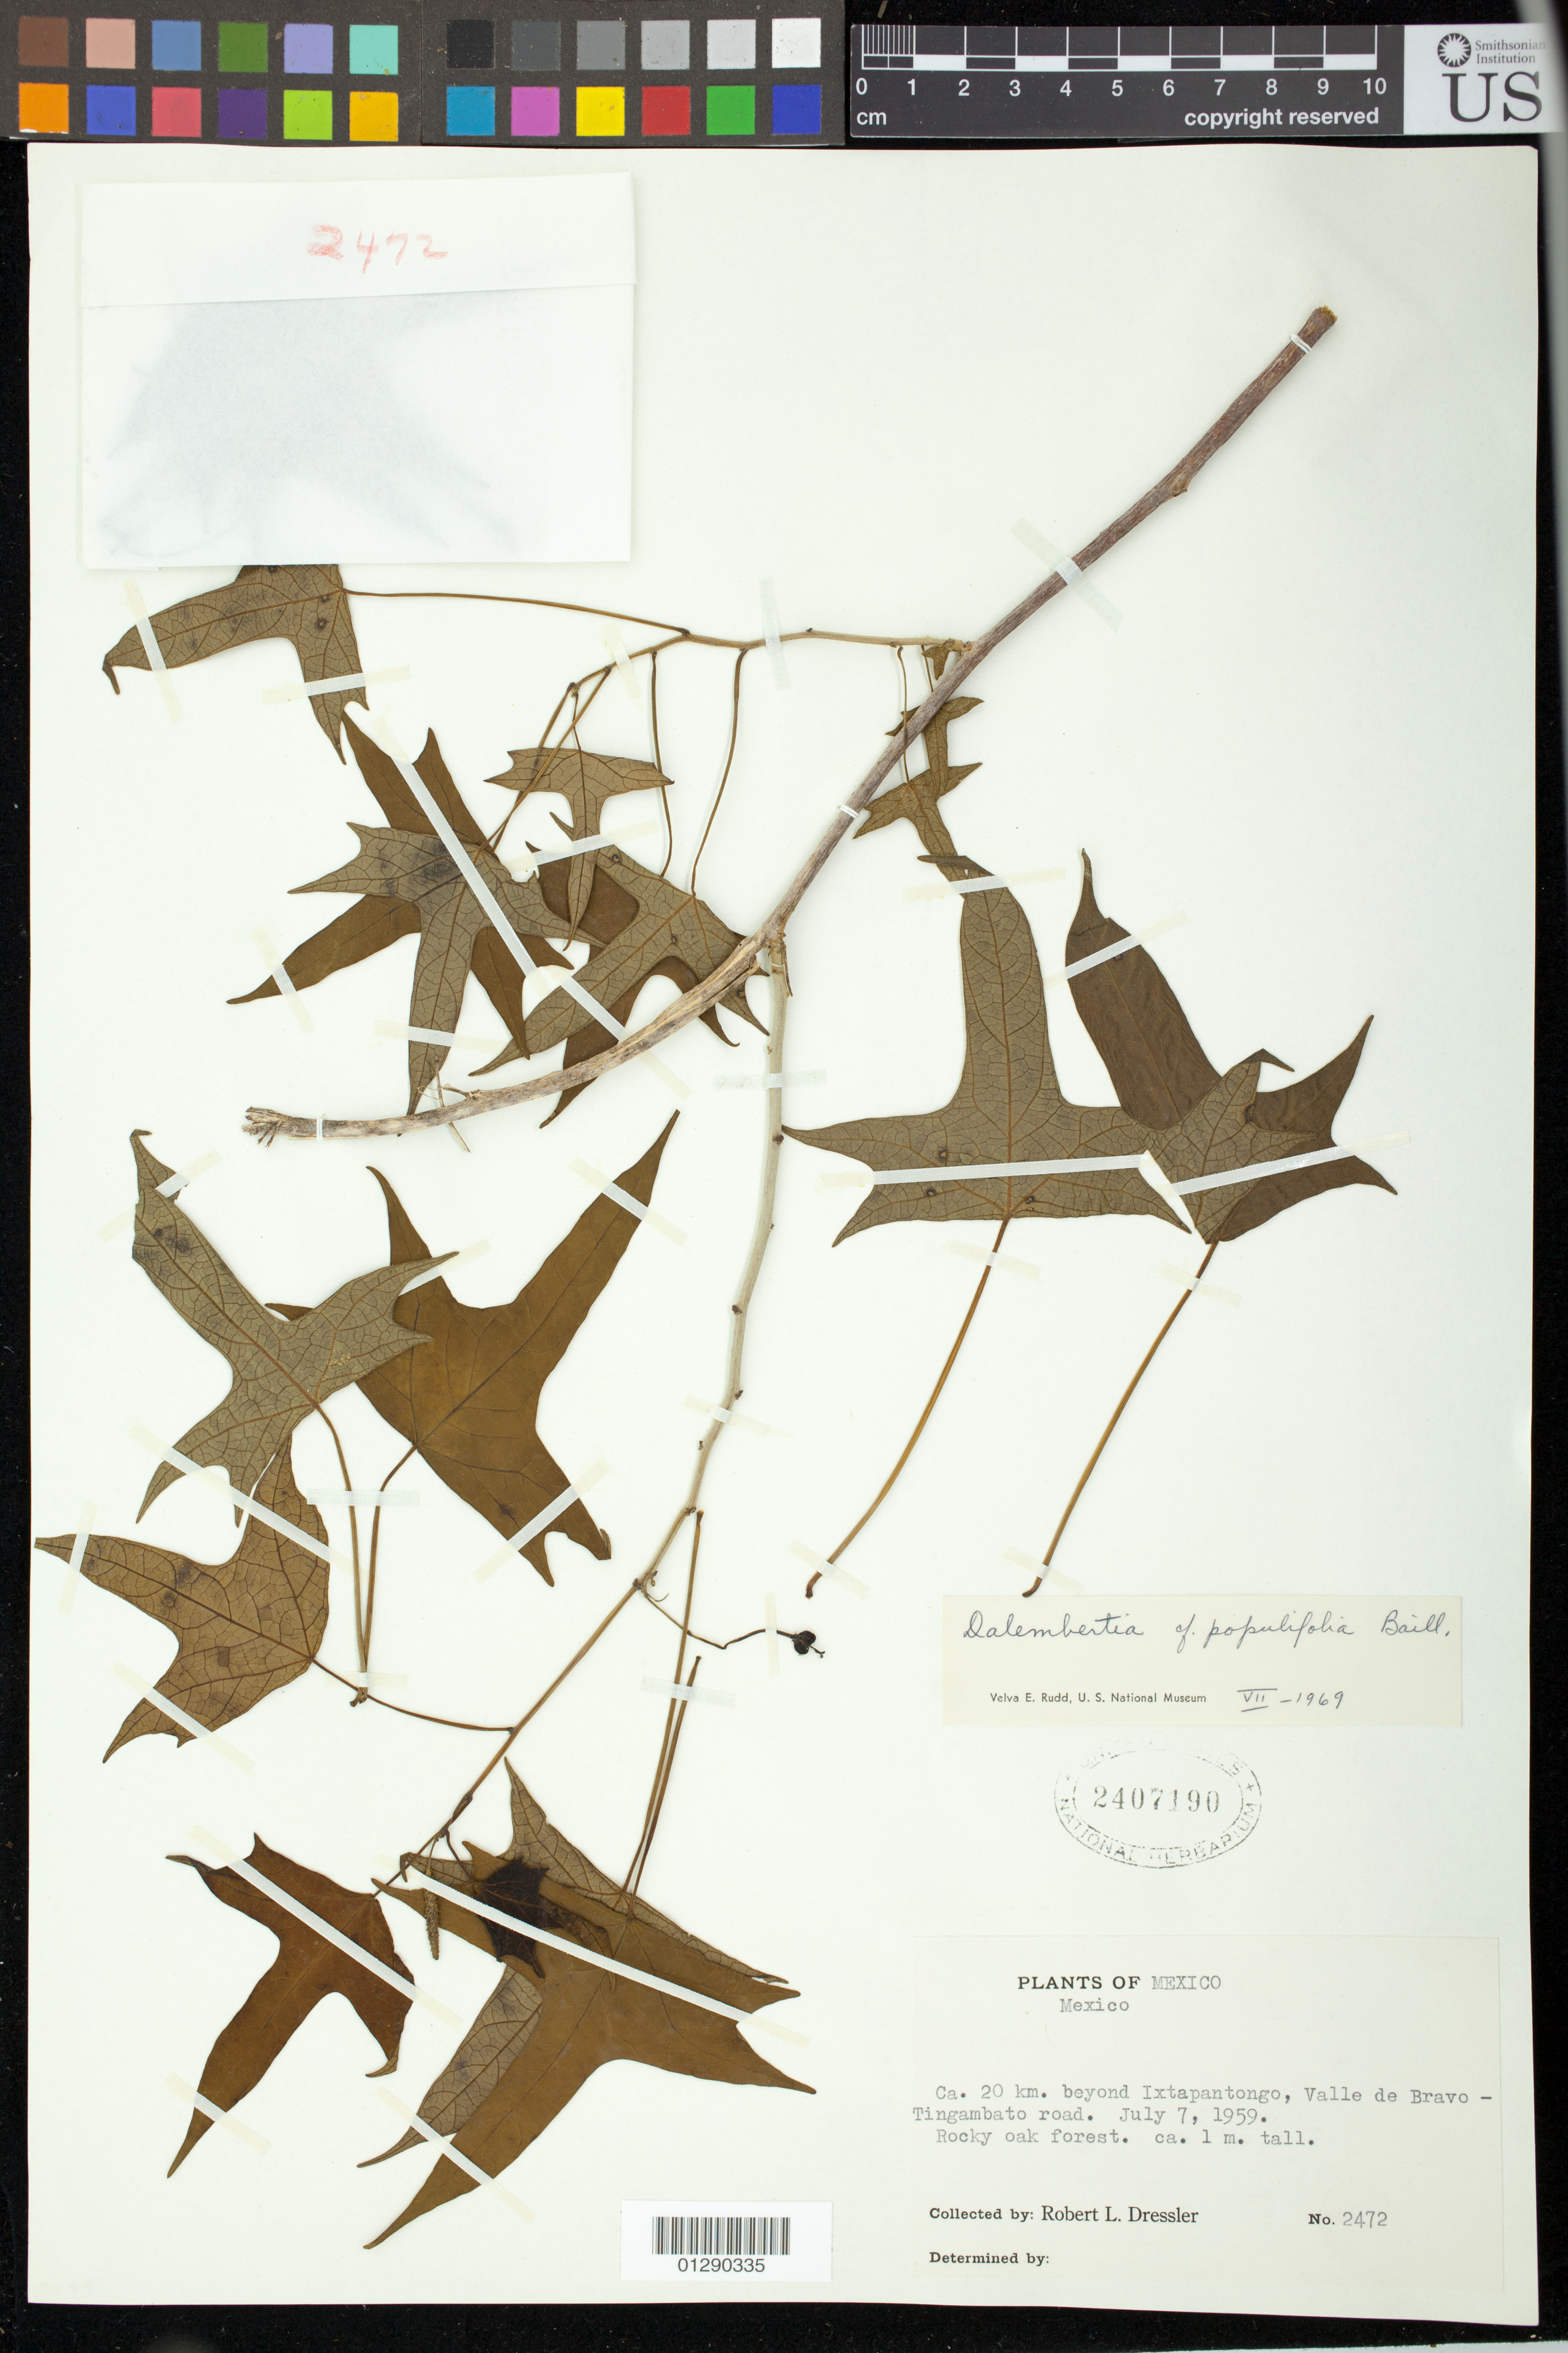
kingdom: Plantae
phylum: Tracheophyta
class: Magnoliopsida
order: Malpighiales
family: Euphorbiaceae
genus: Dalembertia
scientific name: Dalembertia platanoides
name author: Baill.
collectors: R. Dressler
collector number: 2472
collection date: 1959-07-07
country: Mexico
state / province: México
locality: Ca. 20 km. beyond Ixtapantongo, Valle de Bravo - Tingambato road.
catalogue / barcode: US 2407190